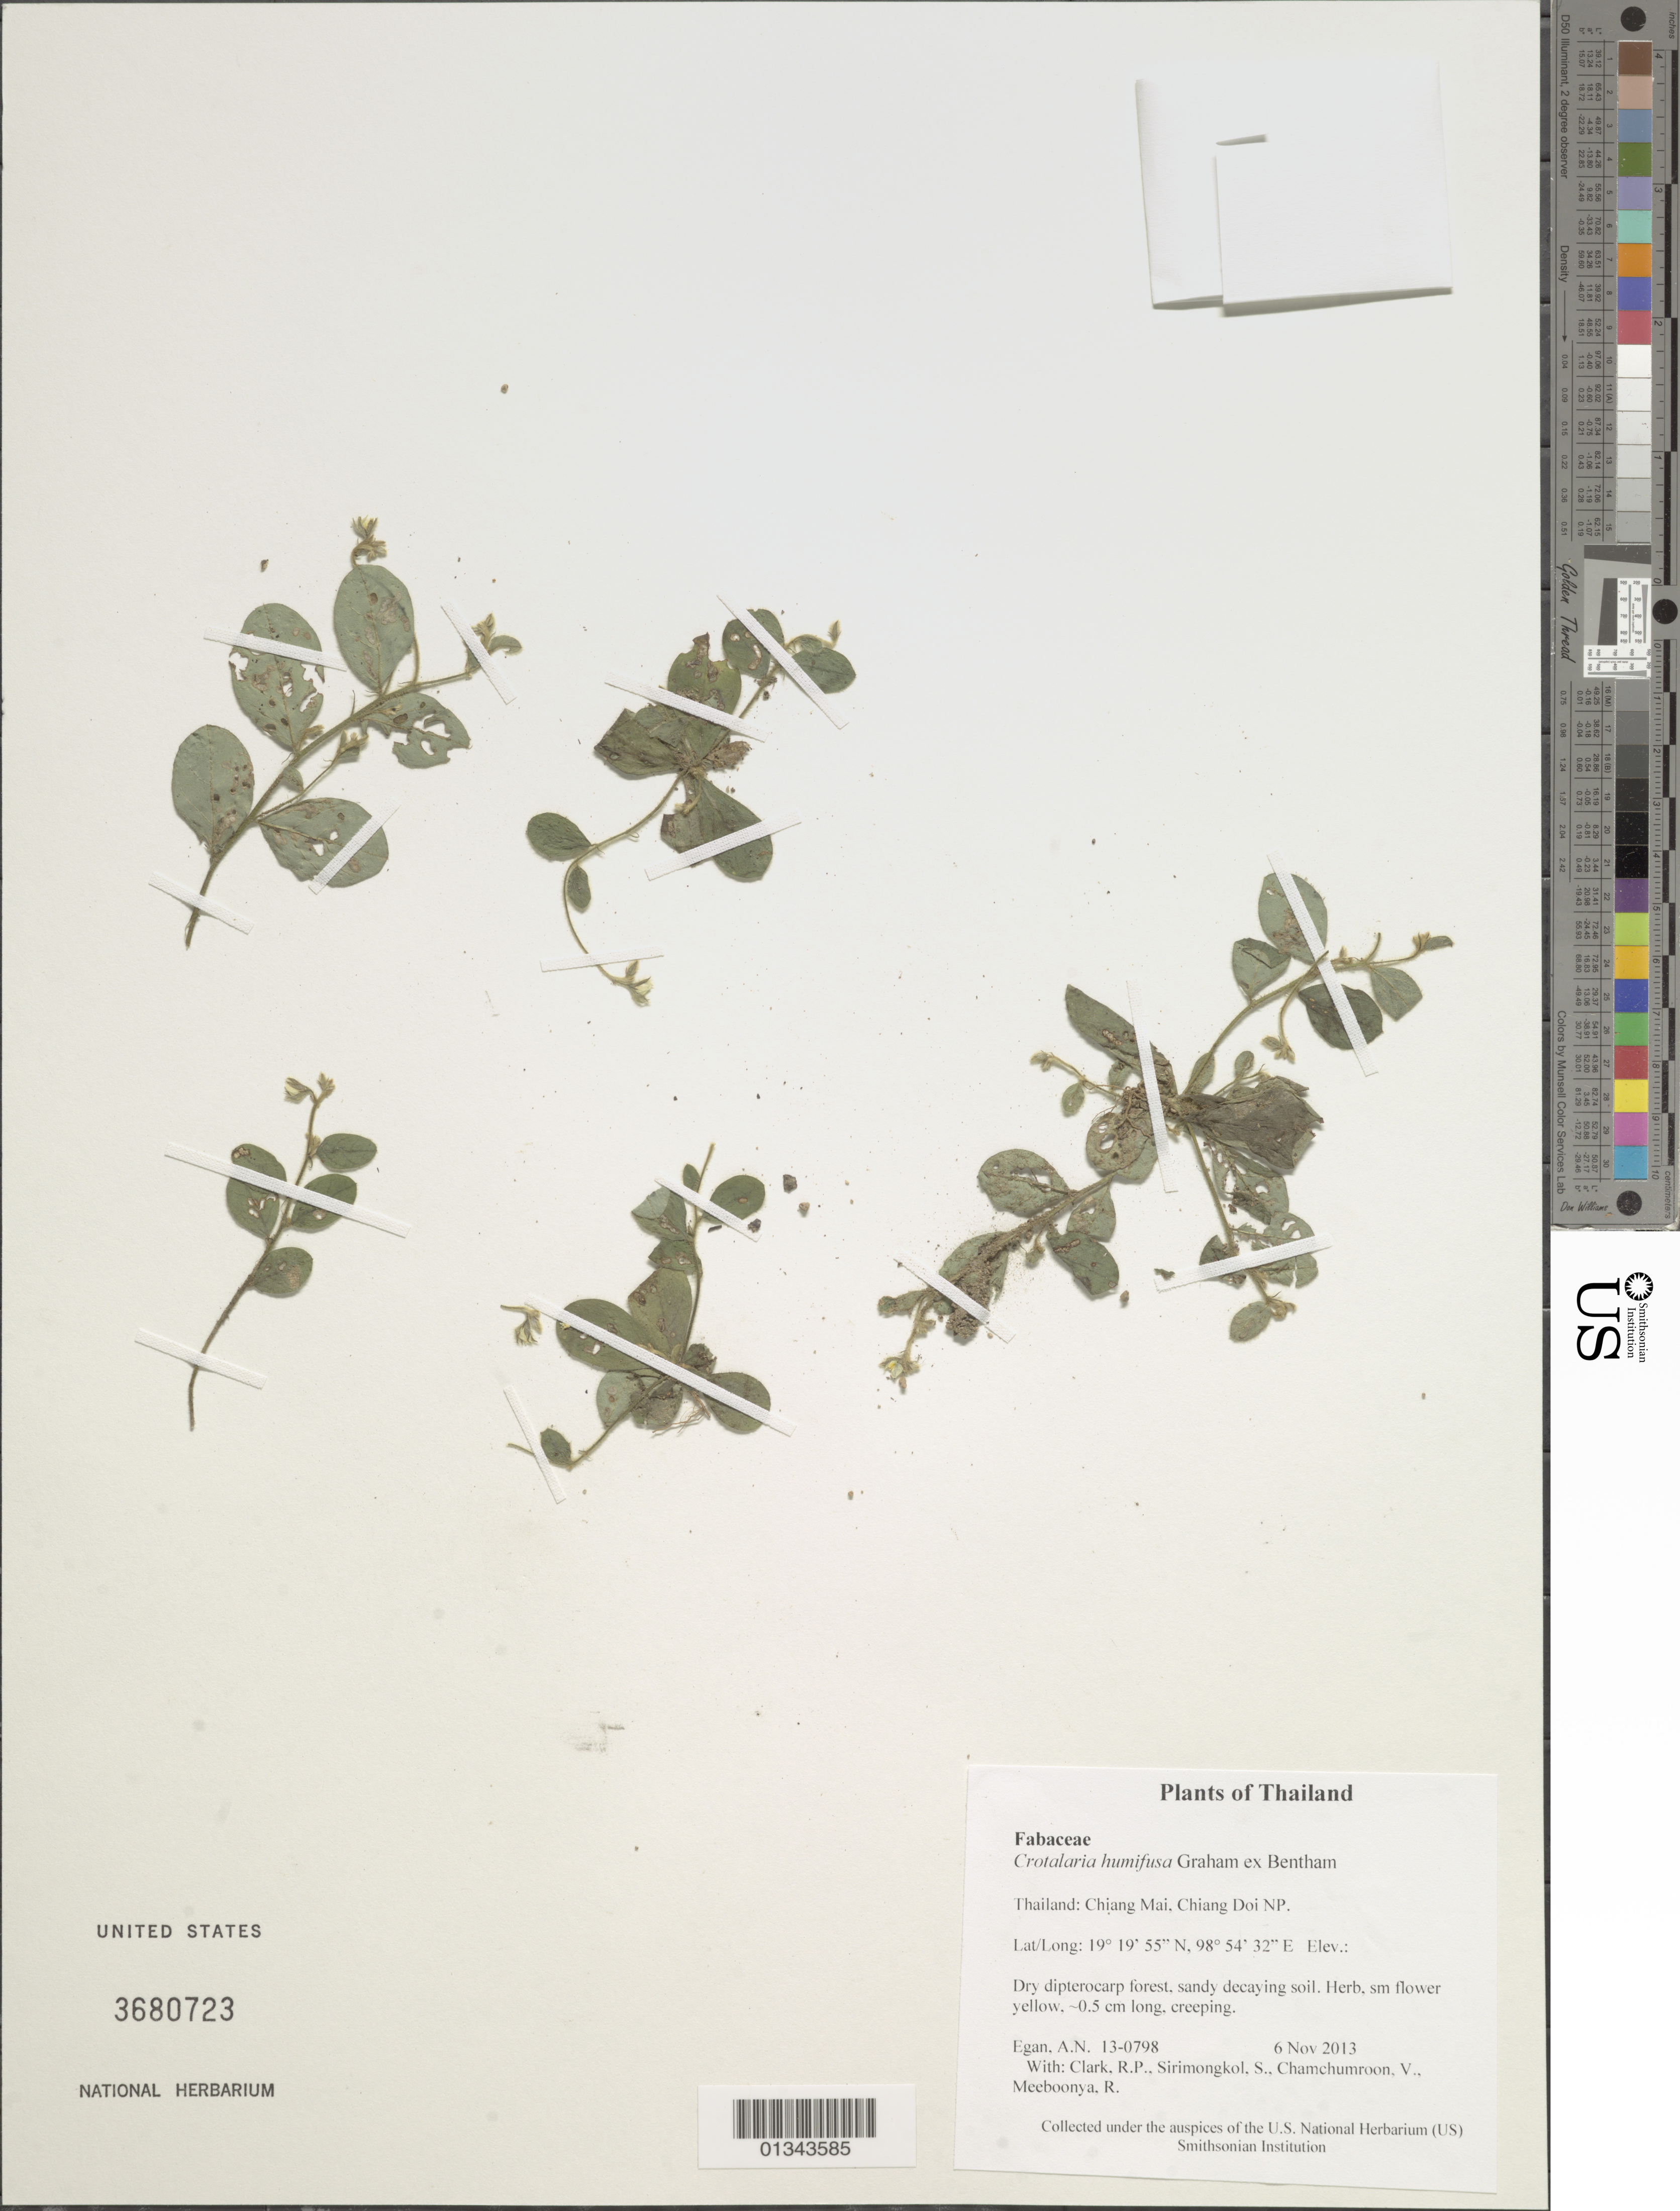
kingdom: Plantae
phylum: Tracheophyta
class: Magnoliopsida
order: Fabales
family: Fabaceae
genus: Crotalaria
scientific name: Crotalaria humifusa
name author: Graham ex Benth.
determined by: Egan, Ashley N., (US), Smithsonian Institution - National Museum of Natural History (UNITED STATES)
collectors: A. N. Egan, R. P. Clark, S. Sirimongkol, V. Chamchumroon & R. Meeboonya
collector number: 13-0798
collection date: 2013-11-06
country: Thailand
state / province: Chiang Mai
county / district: Mueang Chiang Mai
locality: Chiang Doi NP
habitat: Dry dipterocarp forest, sandy decaying soil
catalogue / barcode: US 3680723